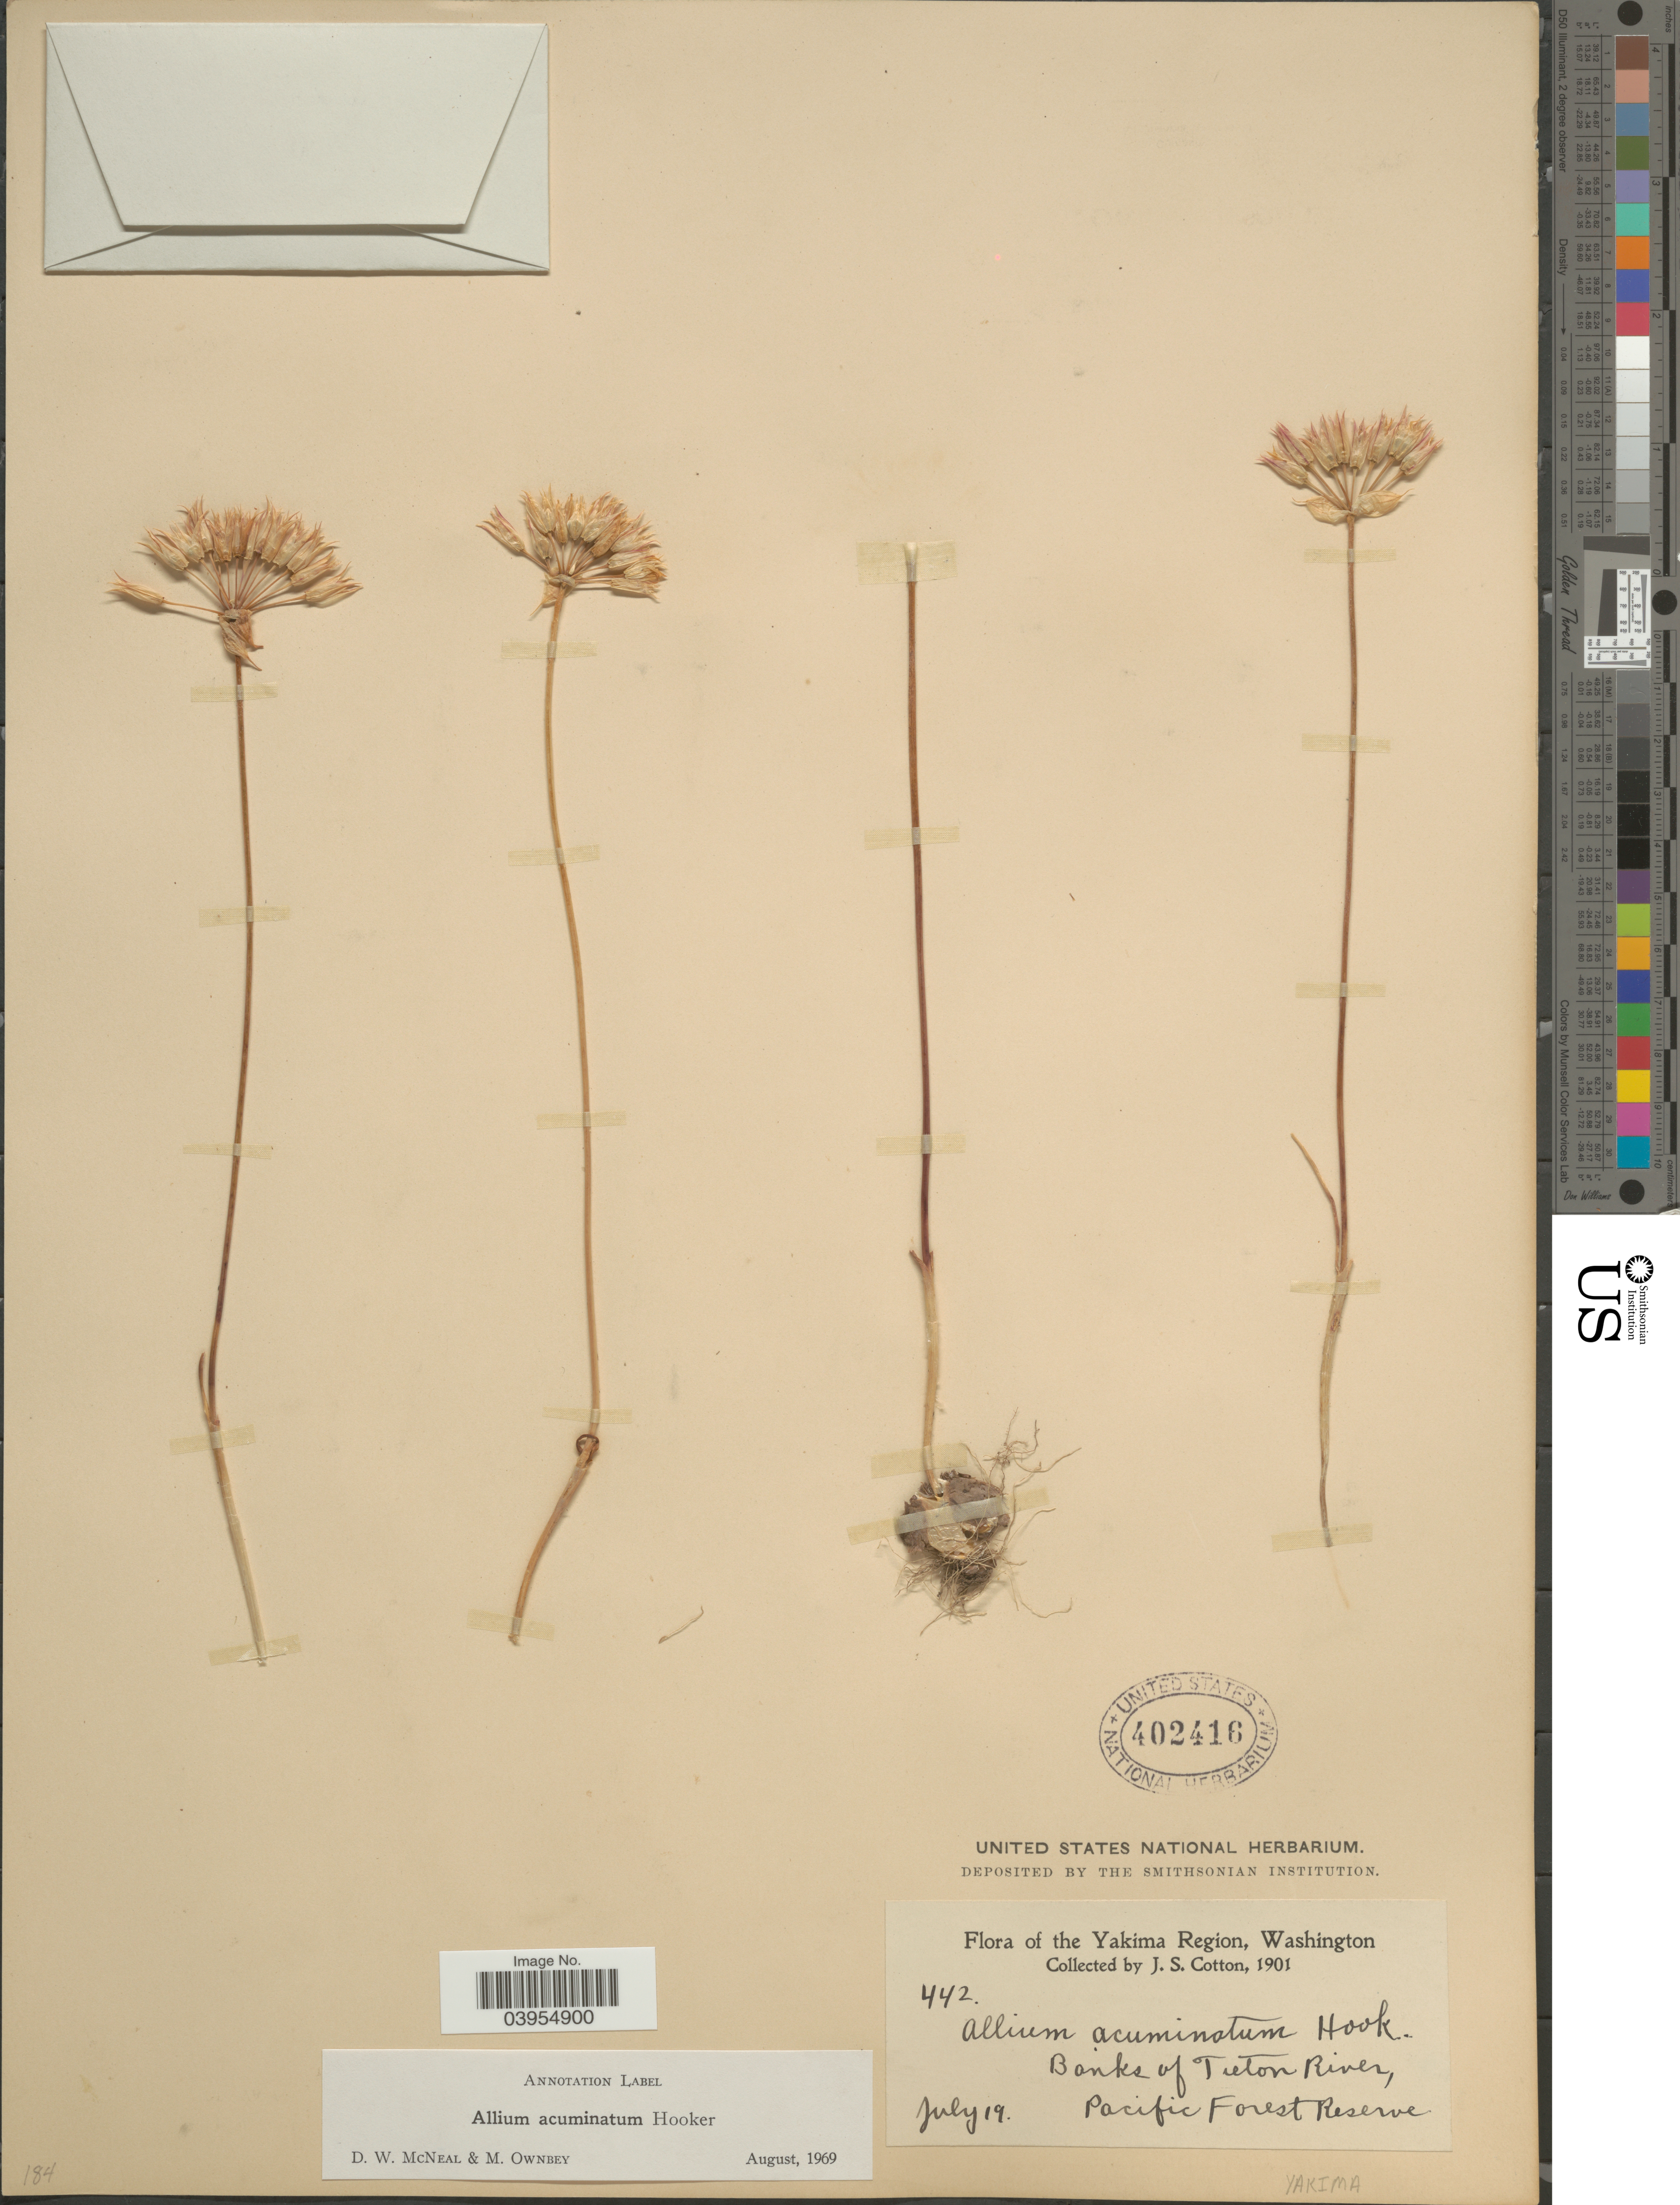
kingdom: Plantae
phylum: Tracheophyta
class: Liliopsida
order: Asparagales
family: Amaryllidaceae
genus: Allium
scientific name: Allium acuminatum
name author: Hook.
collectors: J. S. Cotton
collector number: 442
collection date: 1901-07-19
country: United States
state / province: Washington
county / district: Yakima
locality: Yakima Region. Banks of Tieton River, Pacific Forest Reserve. Yakima.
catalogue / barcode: US 402416